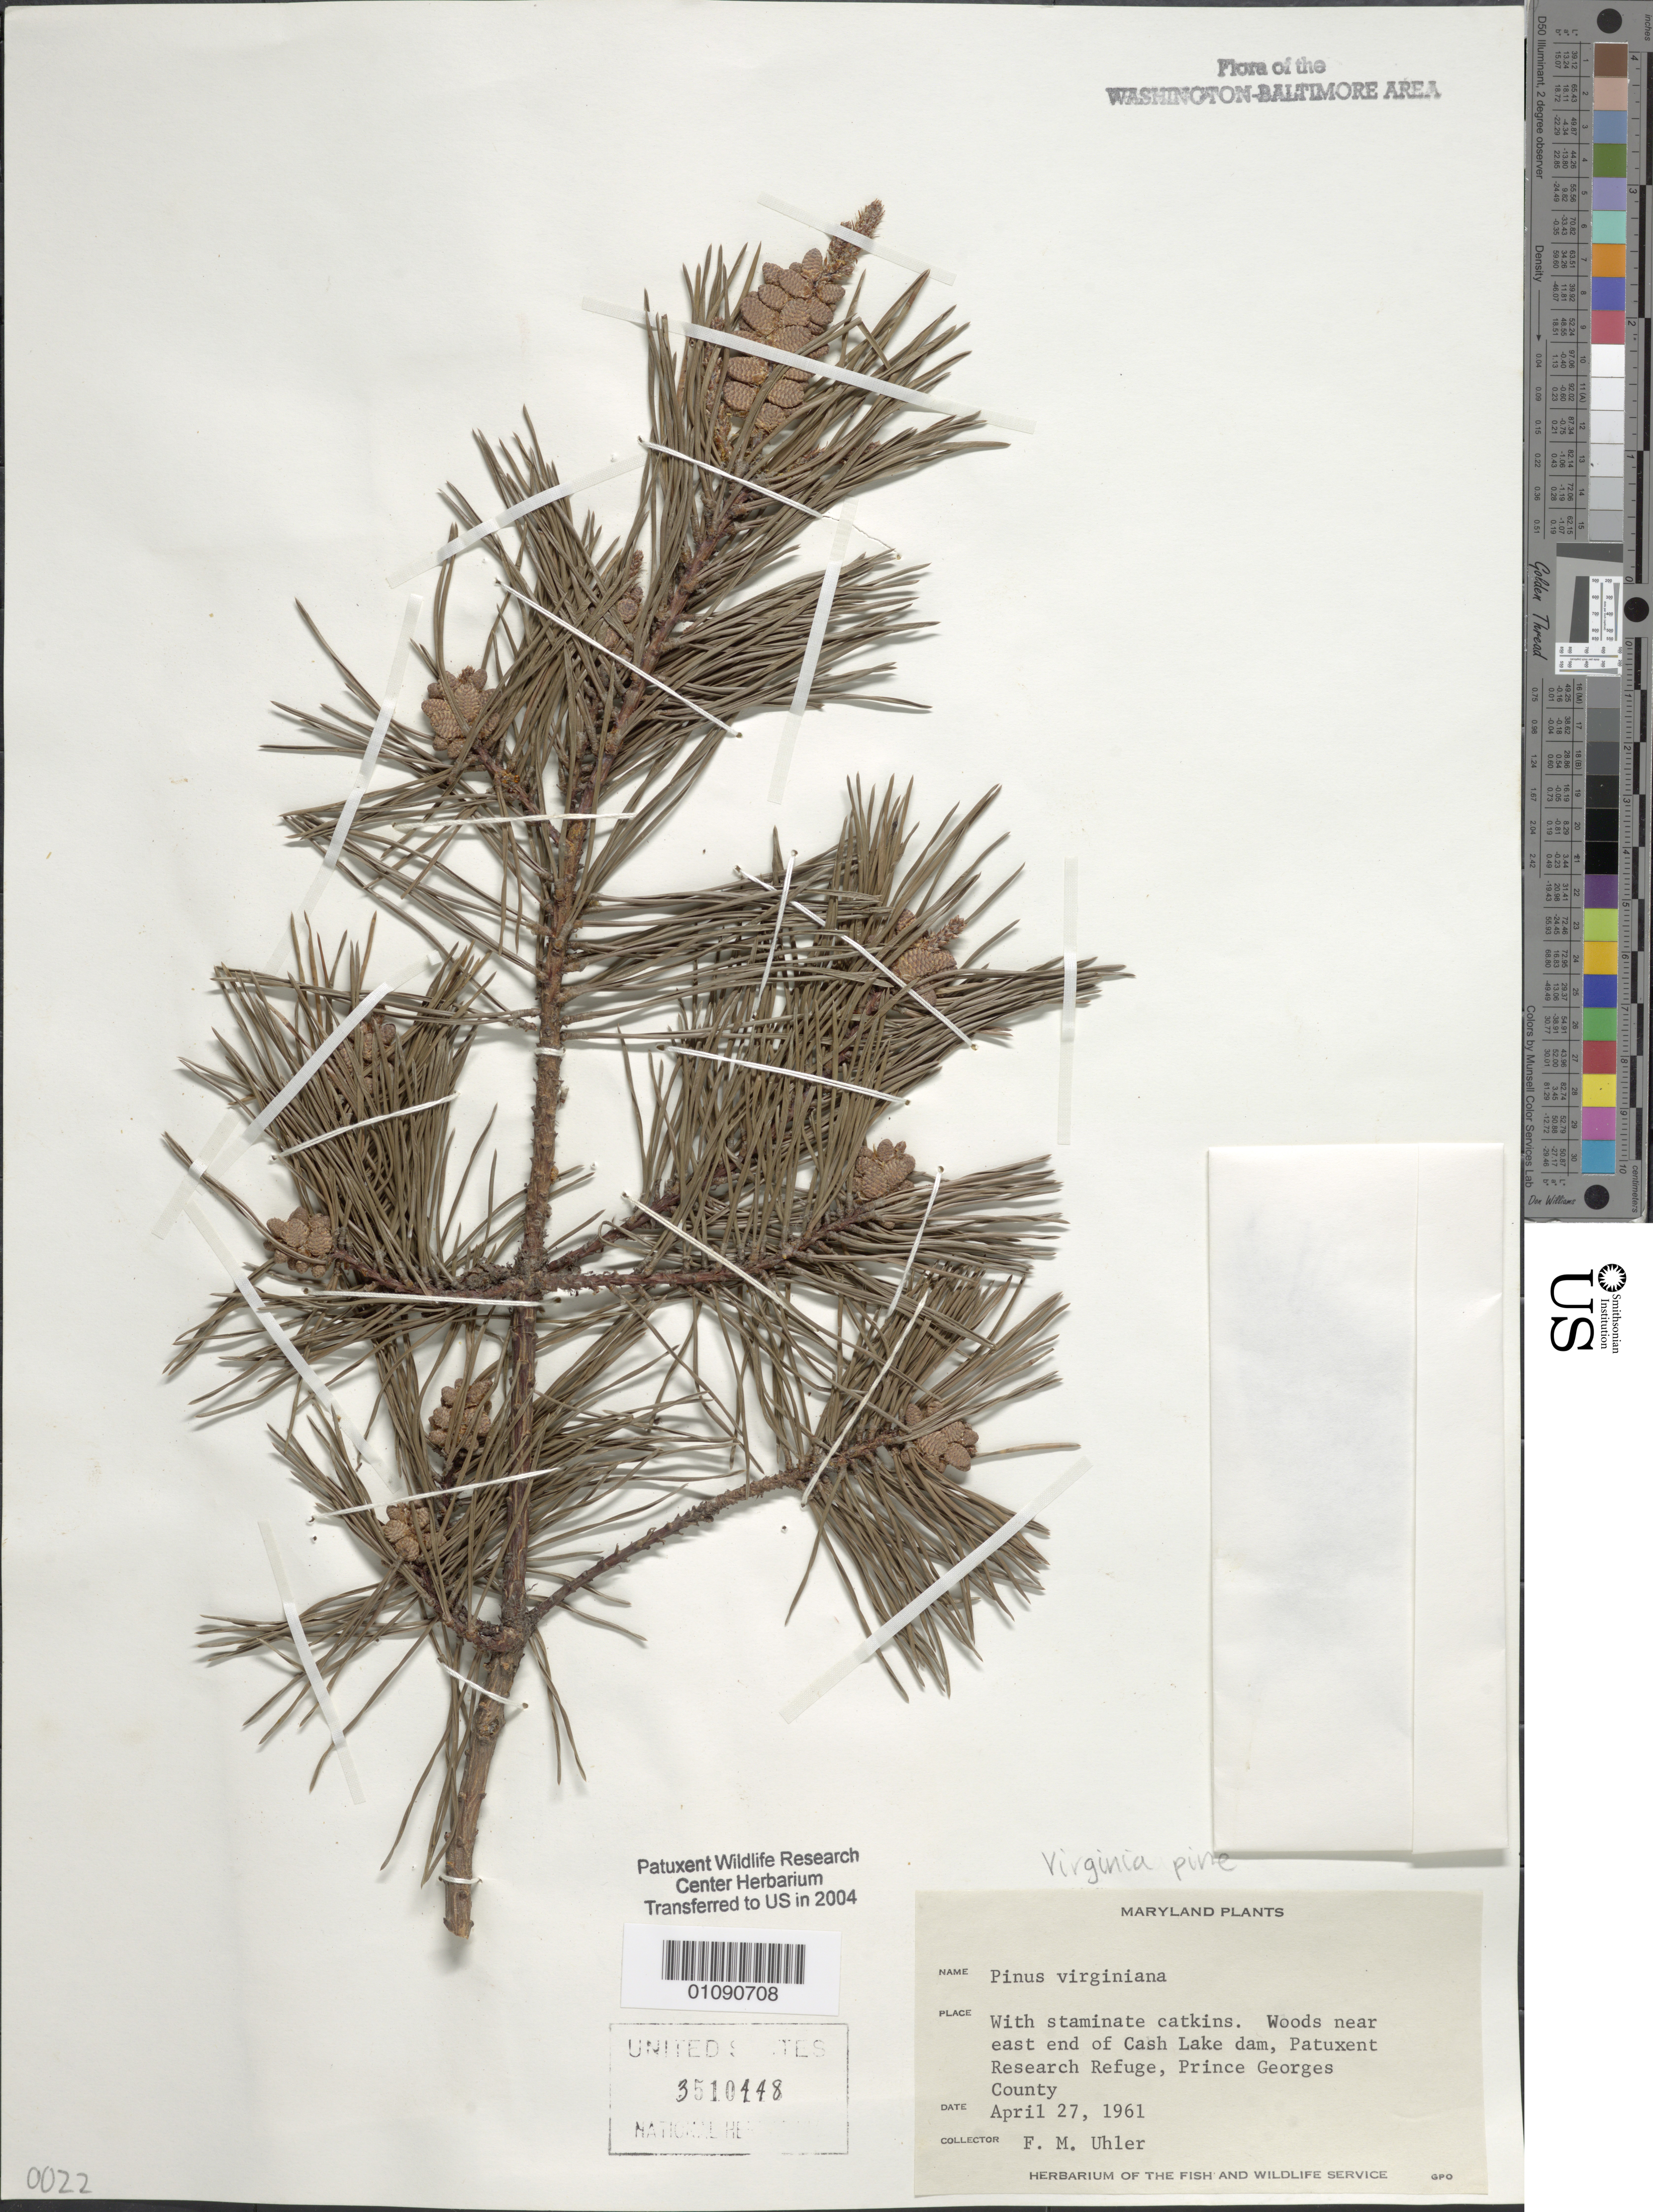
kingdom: Plantae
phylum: Tracheophyta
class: Pinopsida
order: Pinales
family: Pinaceae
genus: Pinus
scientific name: Pinus virginiana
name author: Mill.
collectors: F. M. Uhler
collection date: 1961-04-27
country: United States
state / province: Maryland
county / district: Prince George's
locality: Patuxent Wildlife Refuge, near Cash Lake dam.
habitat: In woods, with staminate catkins.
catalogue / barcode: US 3510448